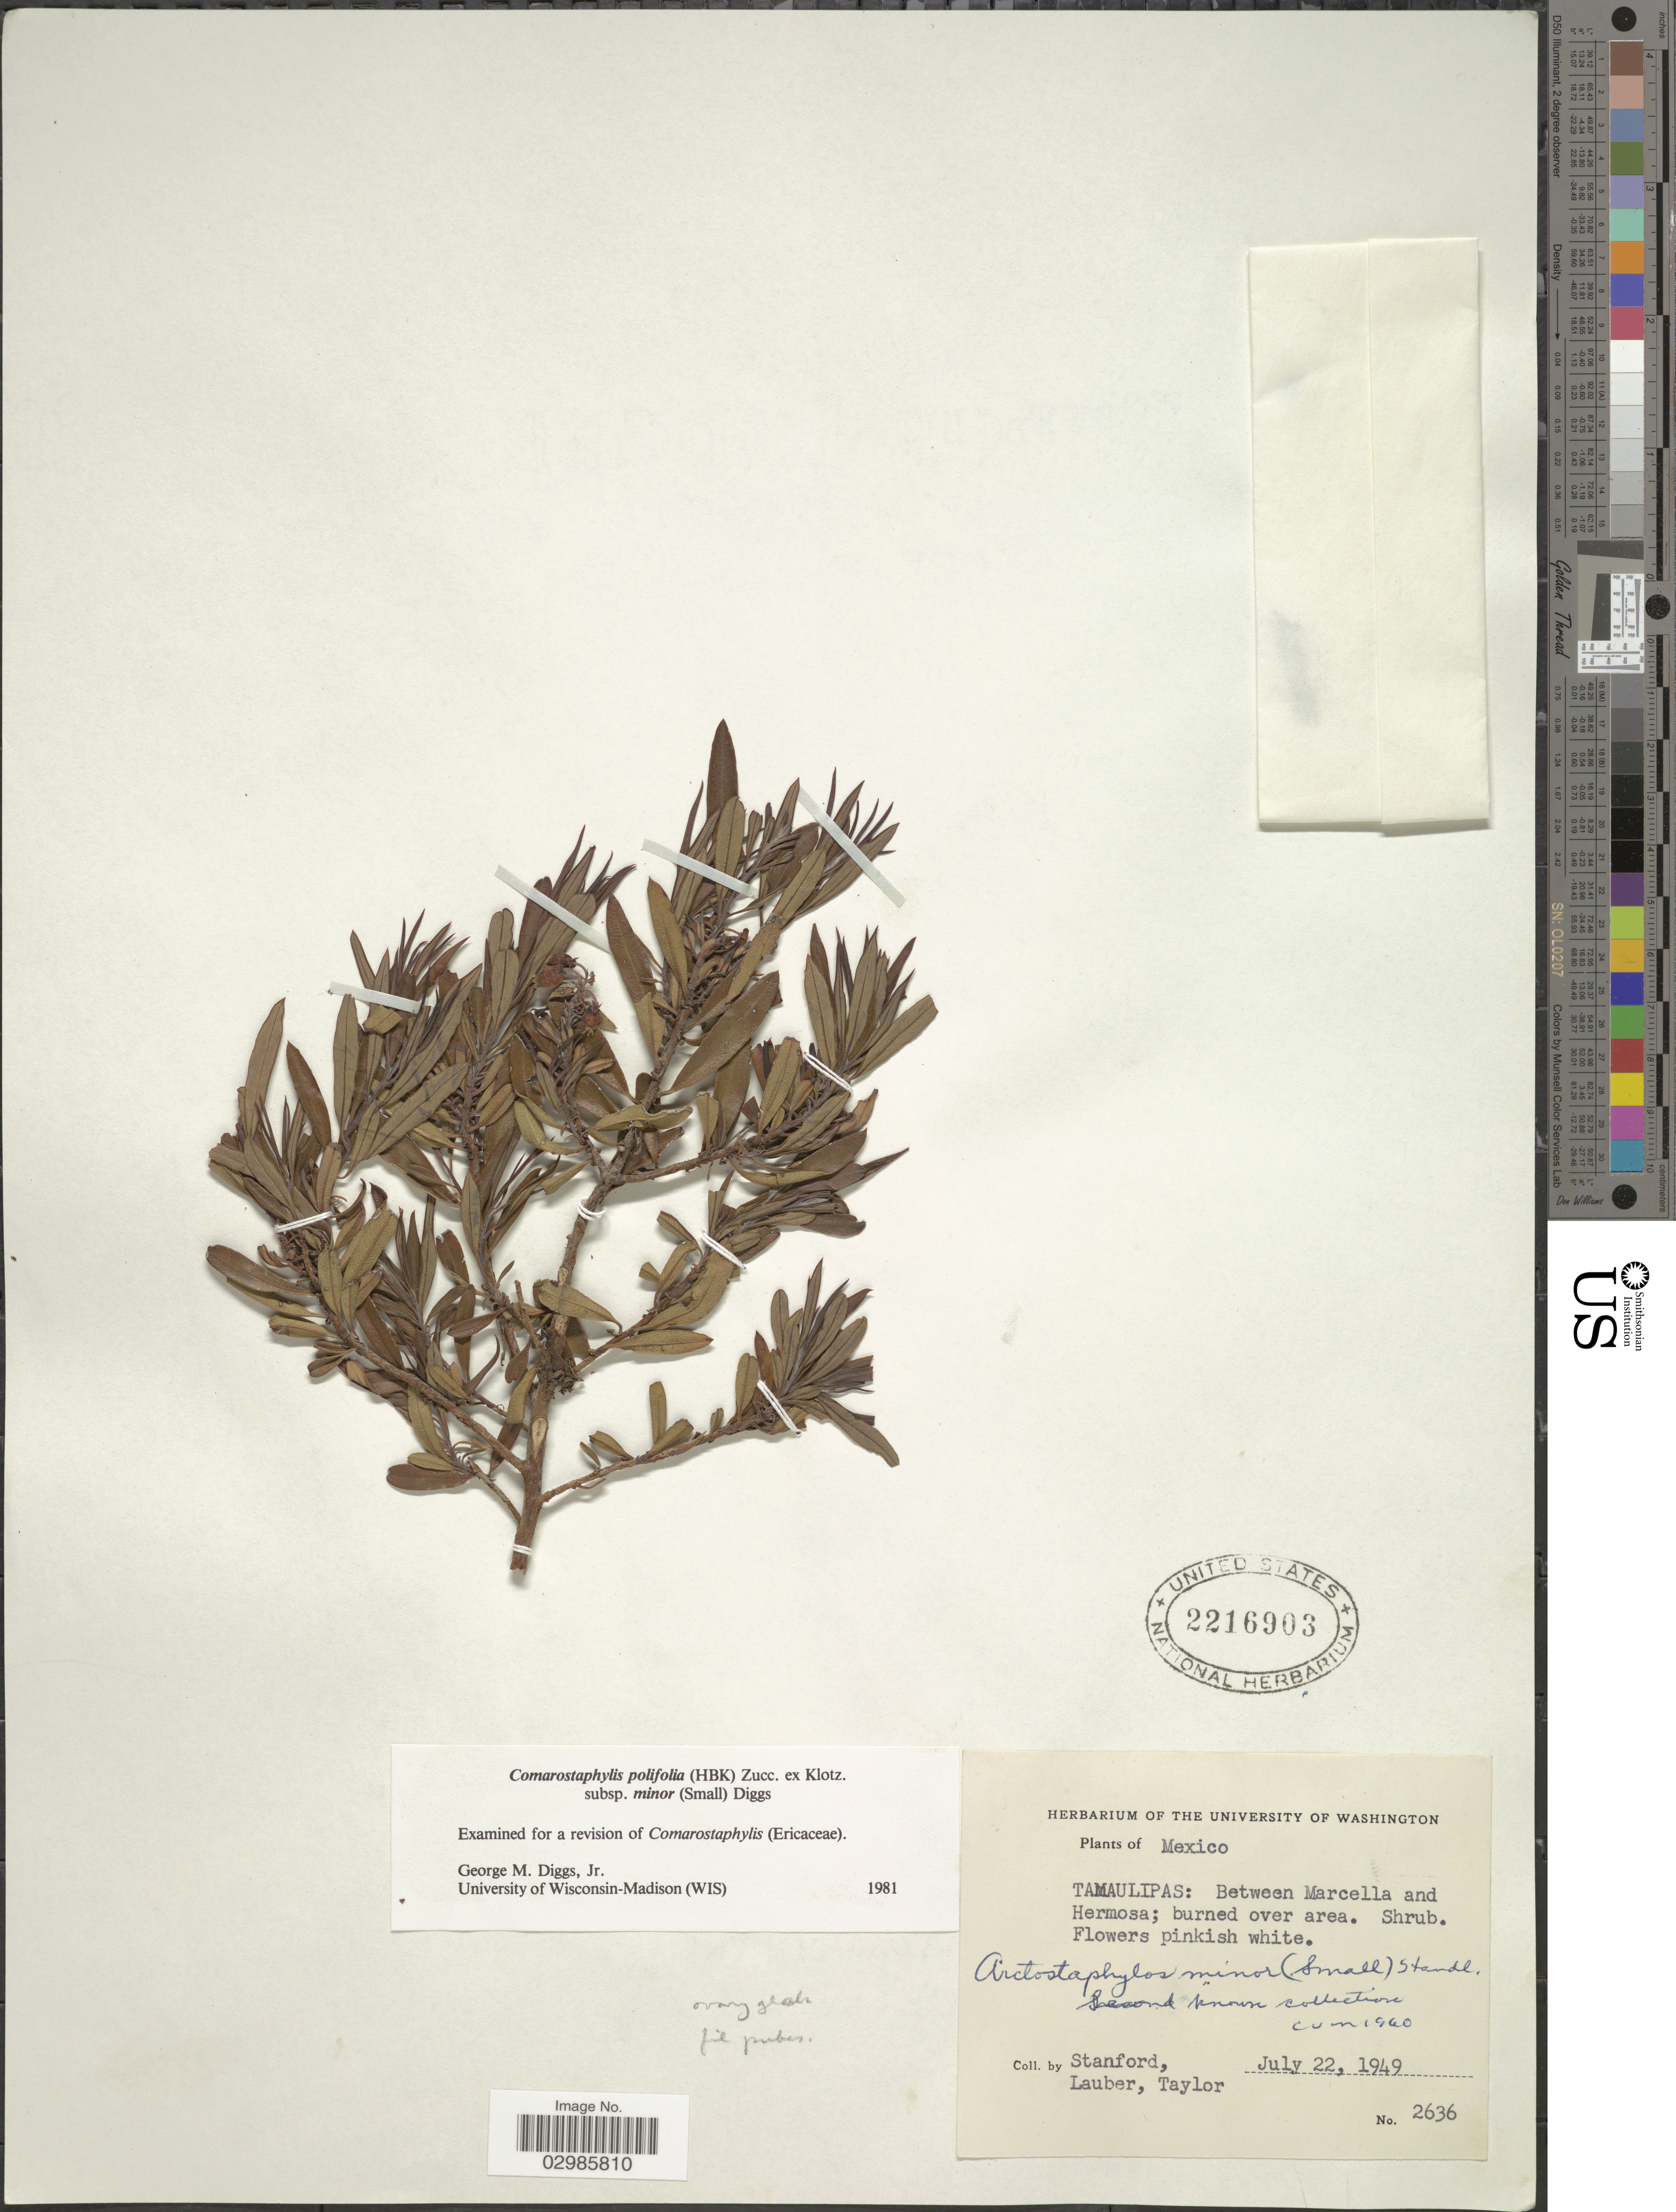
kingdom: Plantae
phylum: Tracheophyta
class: Magnoliopsida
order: Ericales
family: Ericaceae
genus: Comarostaphylis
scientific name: Comarostaphylis polifolia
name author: (Kunth) Zucc. ex Klotzsch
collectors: -. Stanford, Lauber, -- & -- Taylor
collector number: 2636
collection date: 1949-07-22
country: Mexico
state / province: Tamaulipas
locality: Between Marcella and Hermosa.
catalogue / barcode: US 2216903